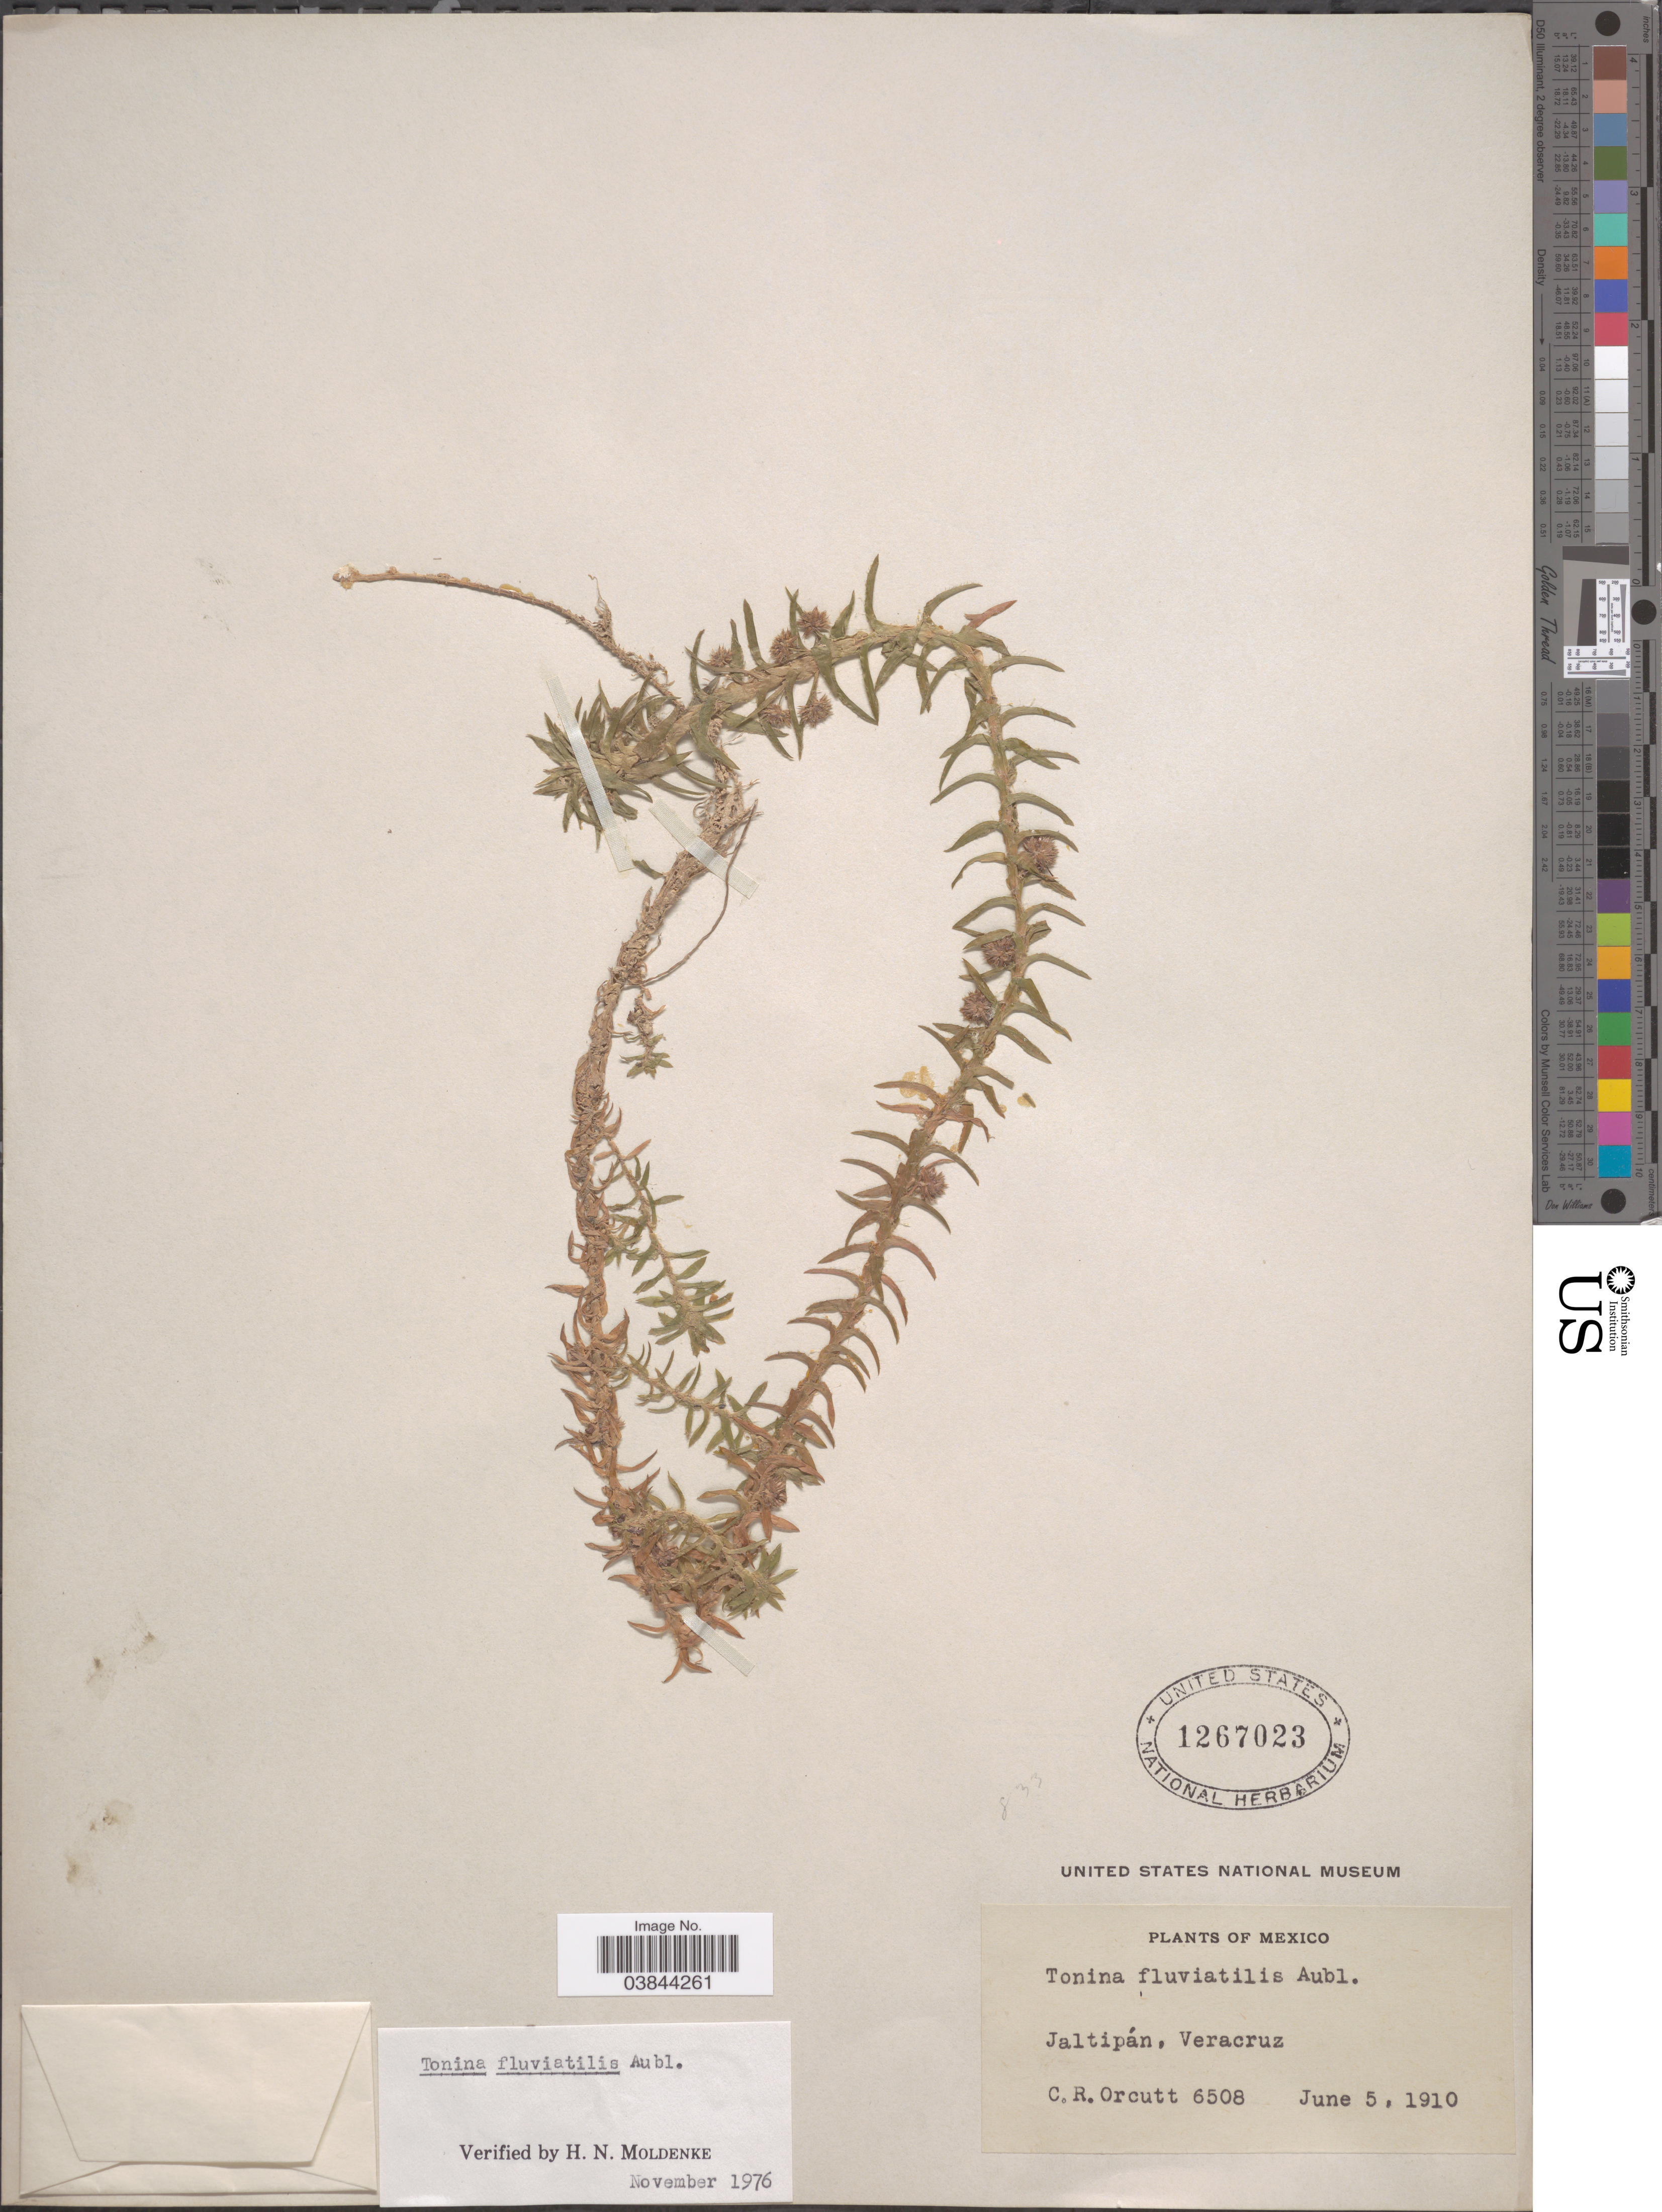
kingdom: Plantae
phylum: Tracheophyta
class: Liliopsida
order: Poales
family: Eriocaulaceae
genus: Tonina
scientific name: Tonina fluviatilis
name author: Aubl.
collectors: C. R. Orcutt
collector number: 6508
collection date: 1910-06-05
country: Mexico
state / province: Veracruz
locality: Jaltipán, Veracruz.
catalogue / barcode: US 1267023